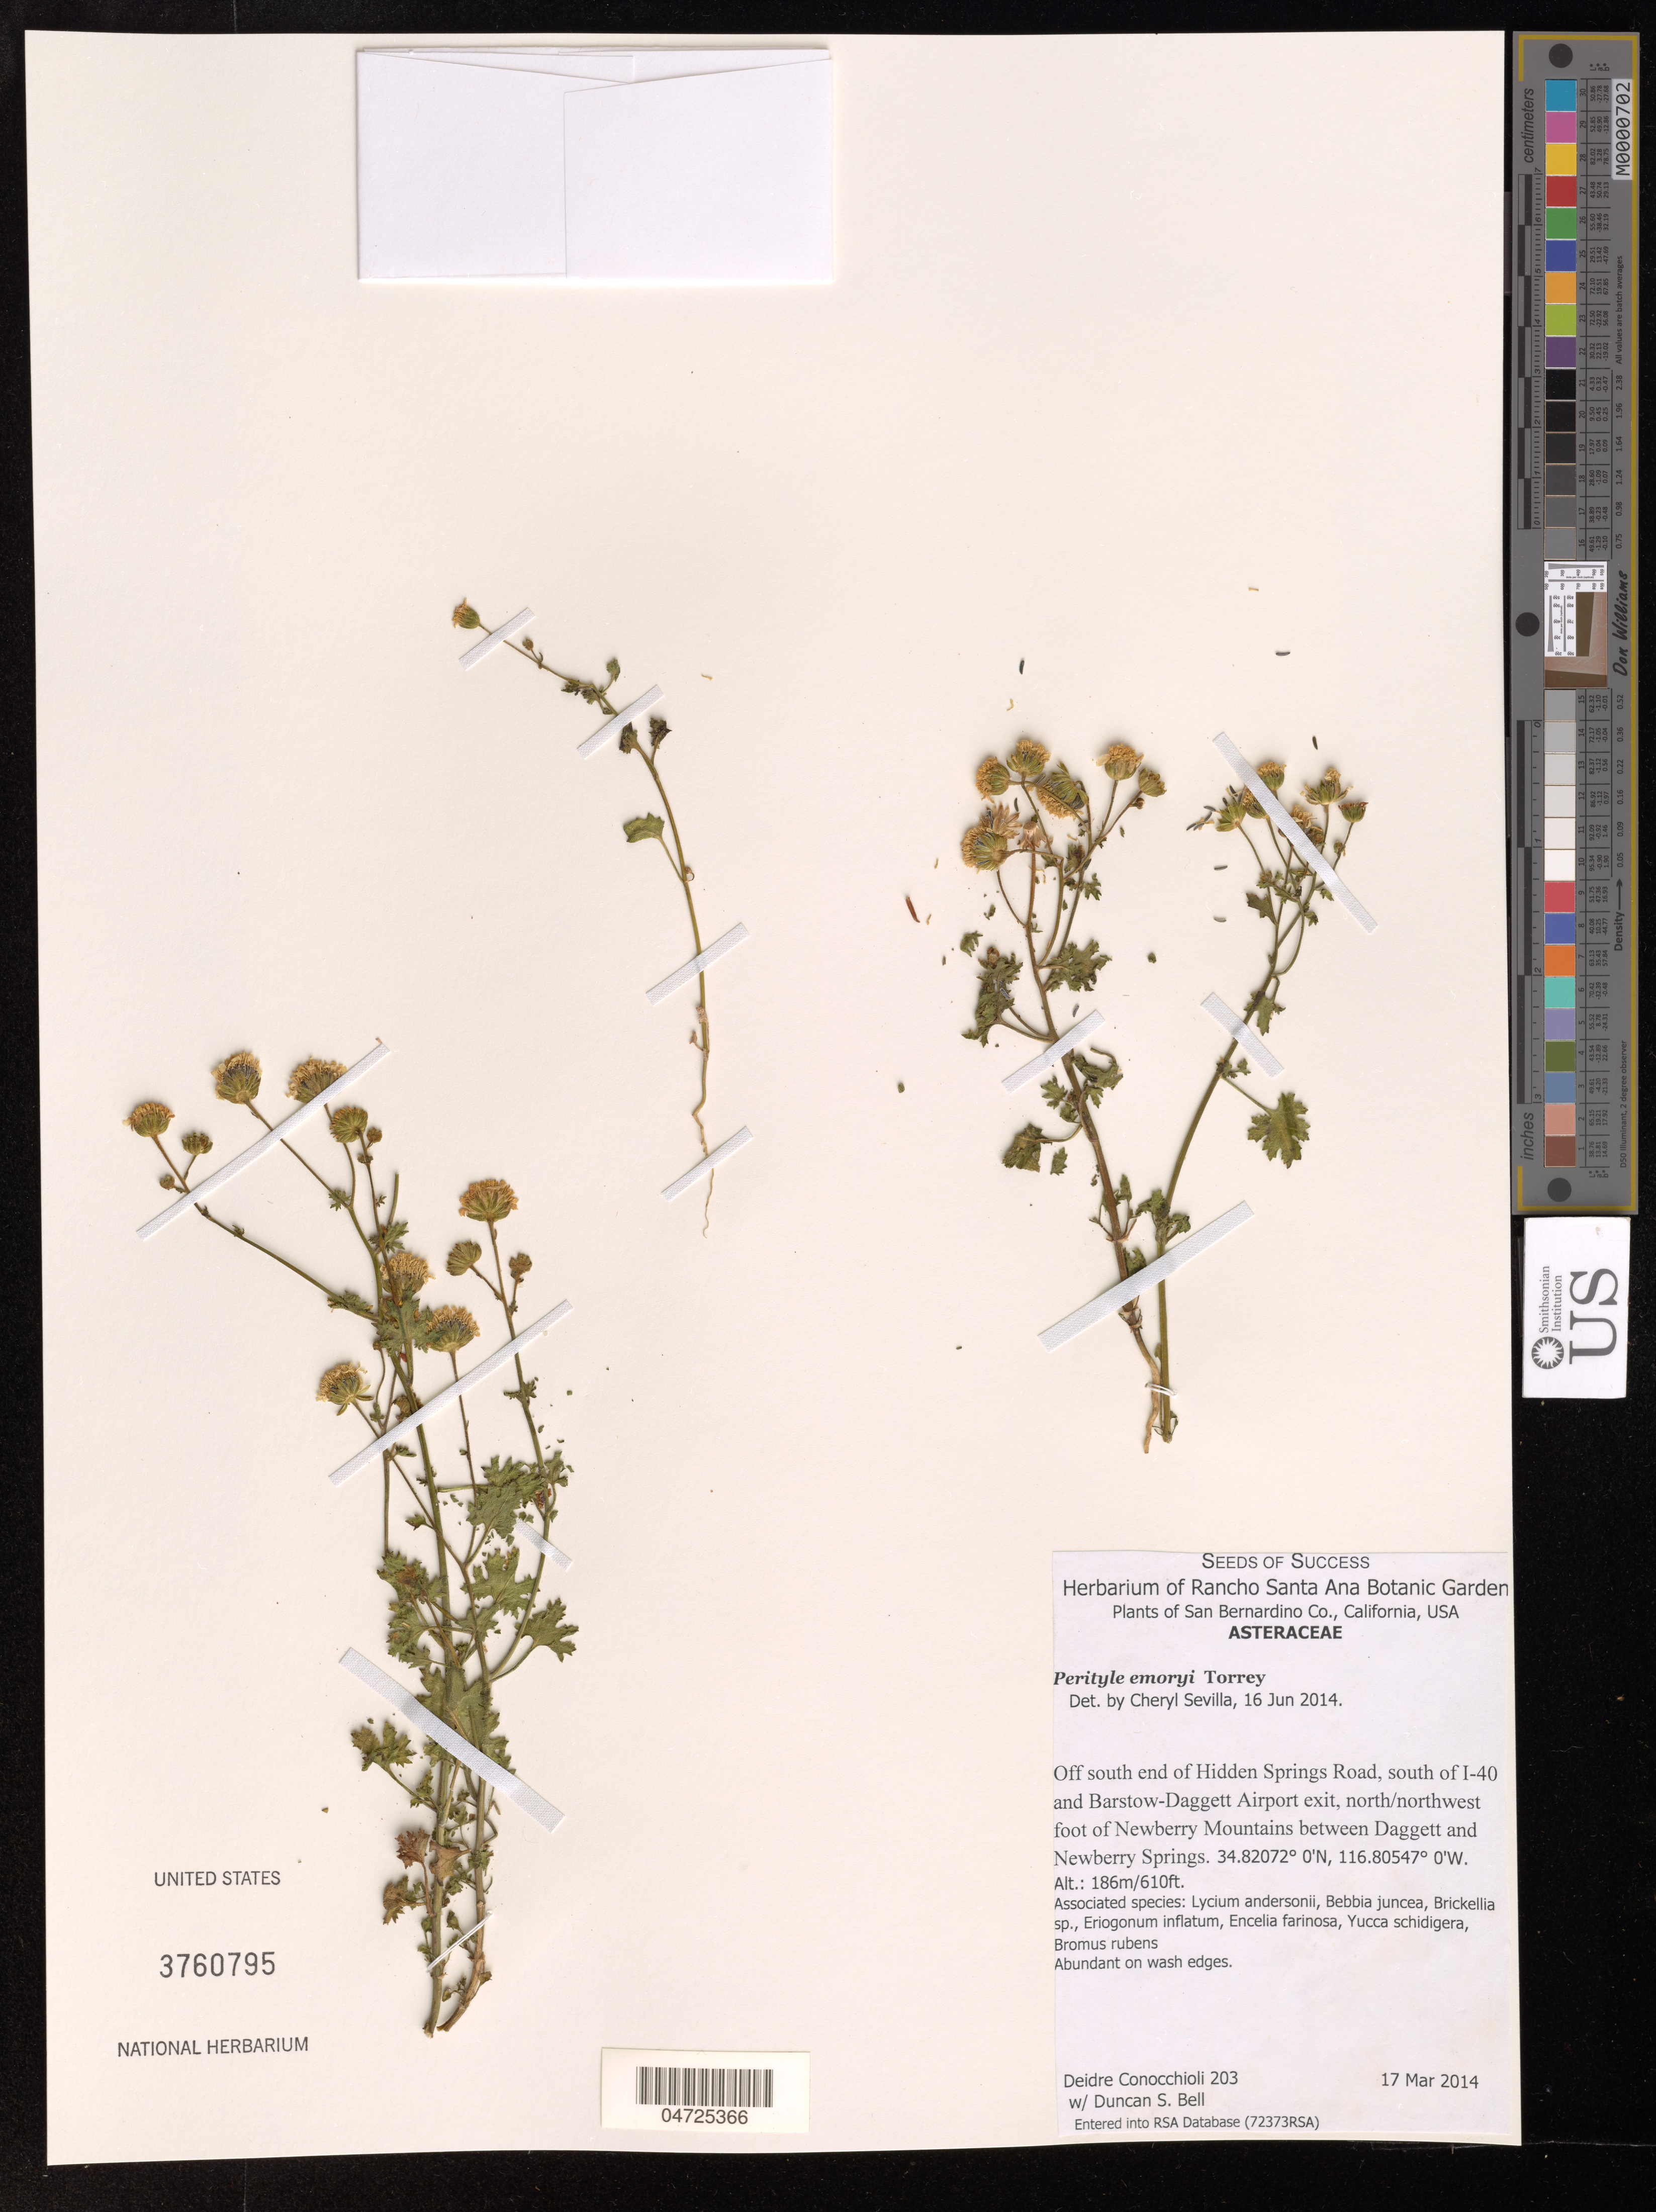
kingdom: Plantae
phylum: Tracheophyta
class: Magnoliopsida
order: Asterales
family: Asteraceae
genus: Perityle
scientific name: Perityle emoryi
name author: Torr. in Emory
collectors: D. Conocchioli & D. S. Bell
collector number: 203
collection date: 2014-03-17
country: United States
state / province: California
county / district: San Bernardino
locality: San Bernardino Co. Off south end of Hidden Springs Road, south of I-40 and Barstow-Daggett Airport exit, north/northwest foot of Newberry Mountains between Daggett and Newberry Springs.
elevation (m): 186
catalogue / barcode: US 3760795